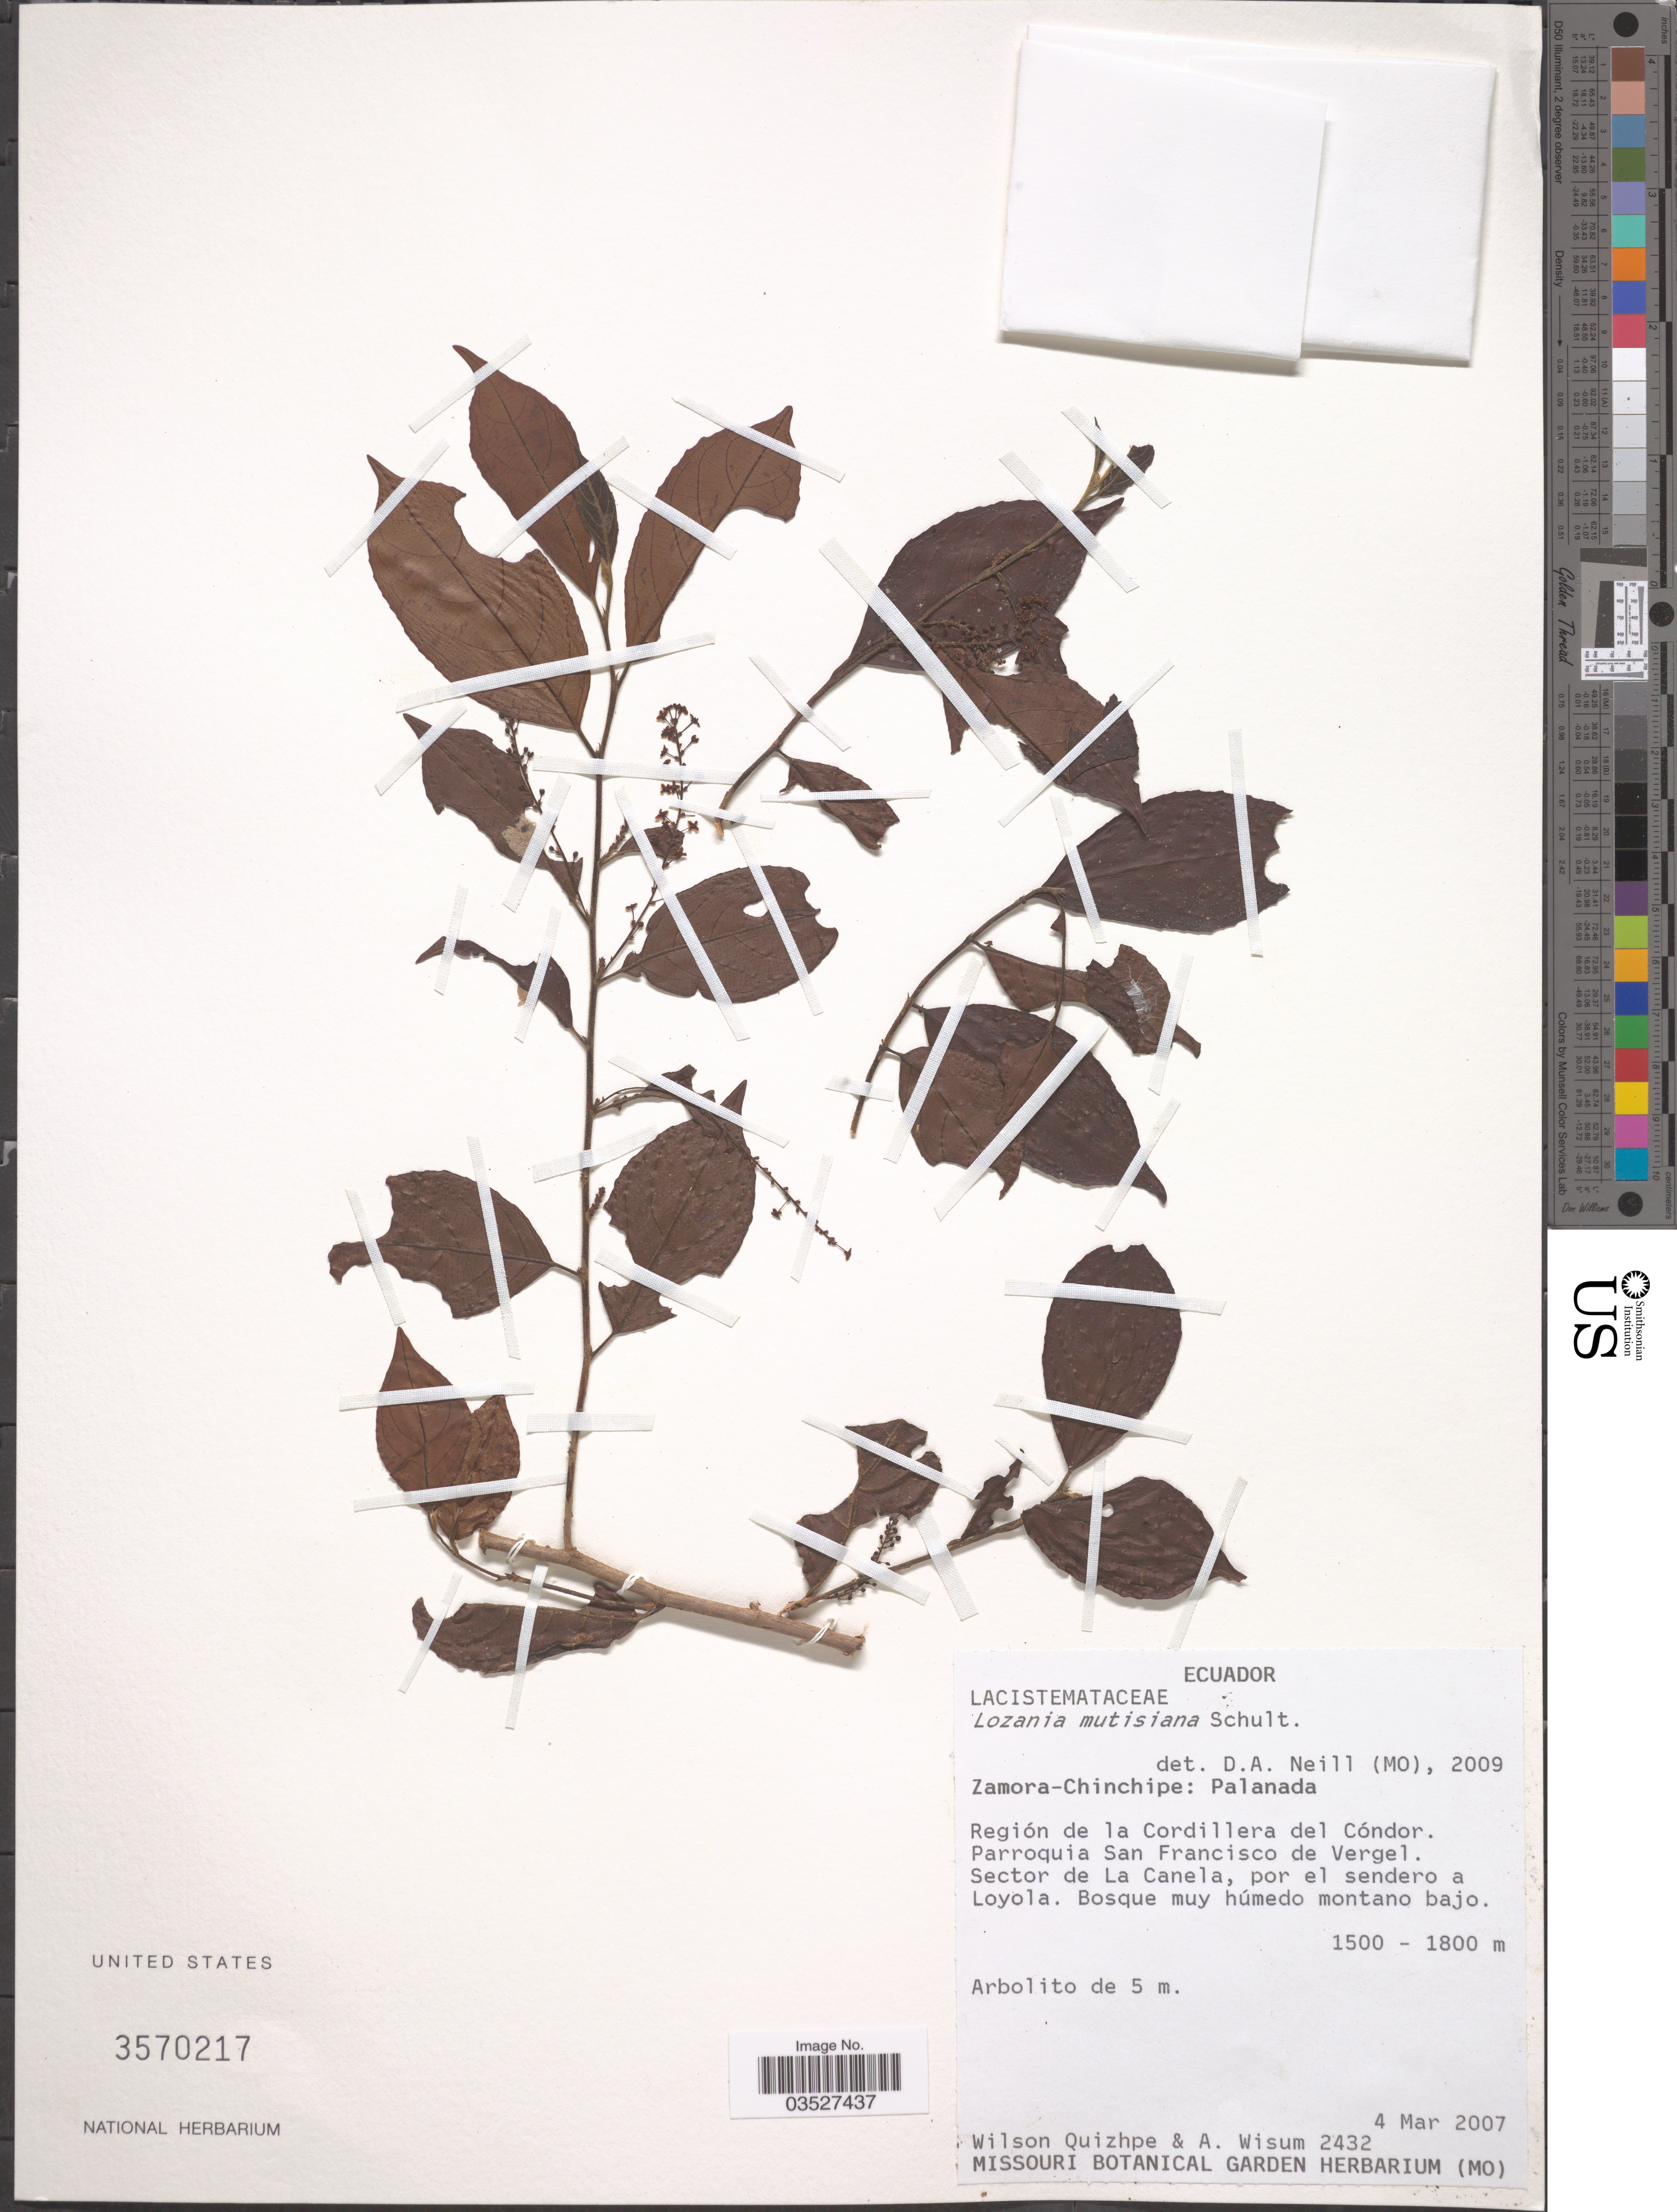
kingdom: Plantae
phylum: Tracheophyta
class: Magnoliopsida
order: Malpighiales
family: Lacistemataceae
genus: Lozania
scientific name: Lozania mutisiana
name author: Schult. in Roem. & Schult.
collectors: W. Quizhpe & A. Wisum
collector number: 2432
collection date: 2007-03-04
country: Ecuador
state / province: Zamora-Chinchipe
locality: Palanada. Región de la Cordillera del Cóndor. Parroquia San Francisco de Vergel. Sector de La Canela, por el sendero a Loyola.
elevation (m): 1500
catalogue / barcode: US 3570217